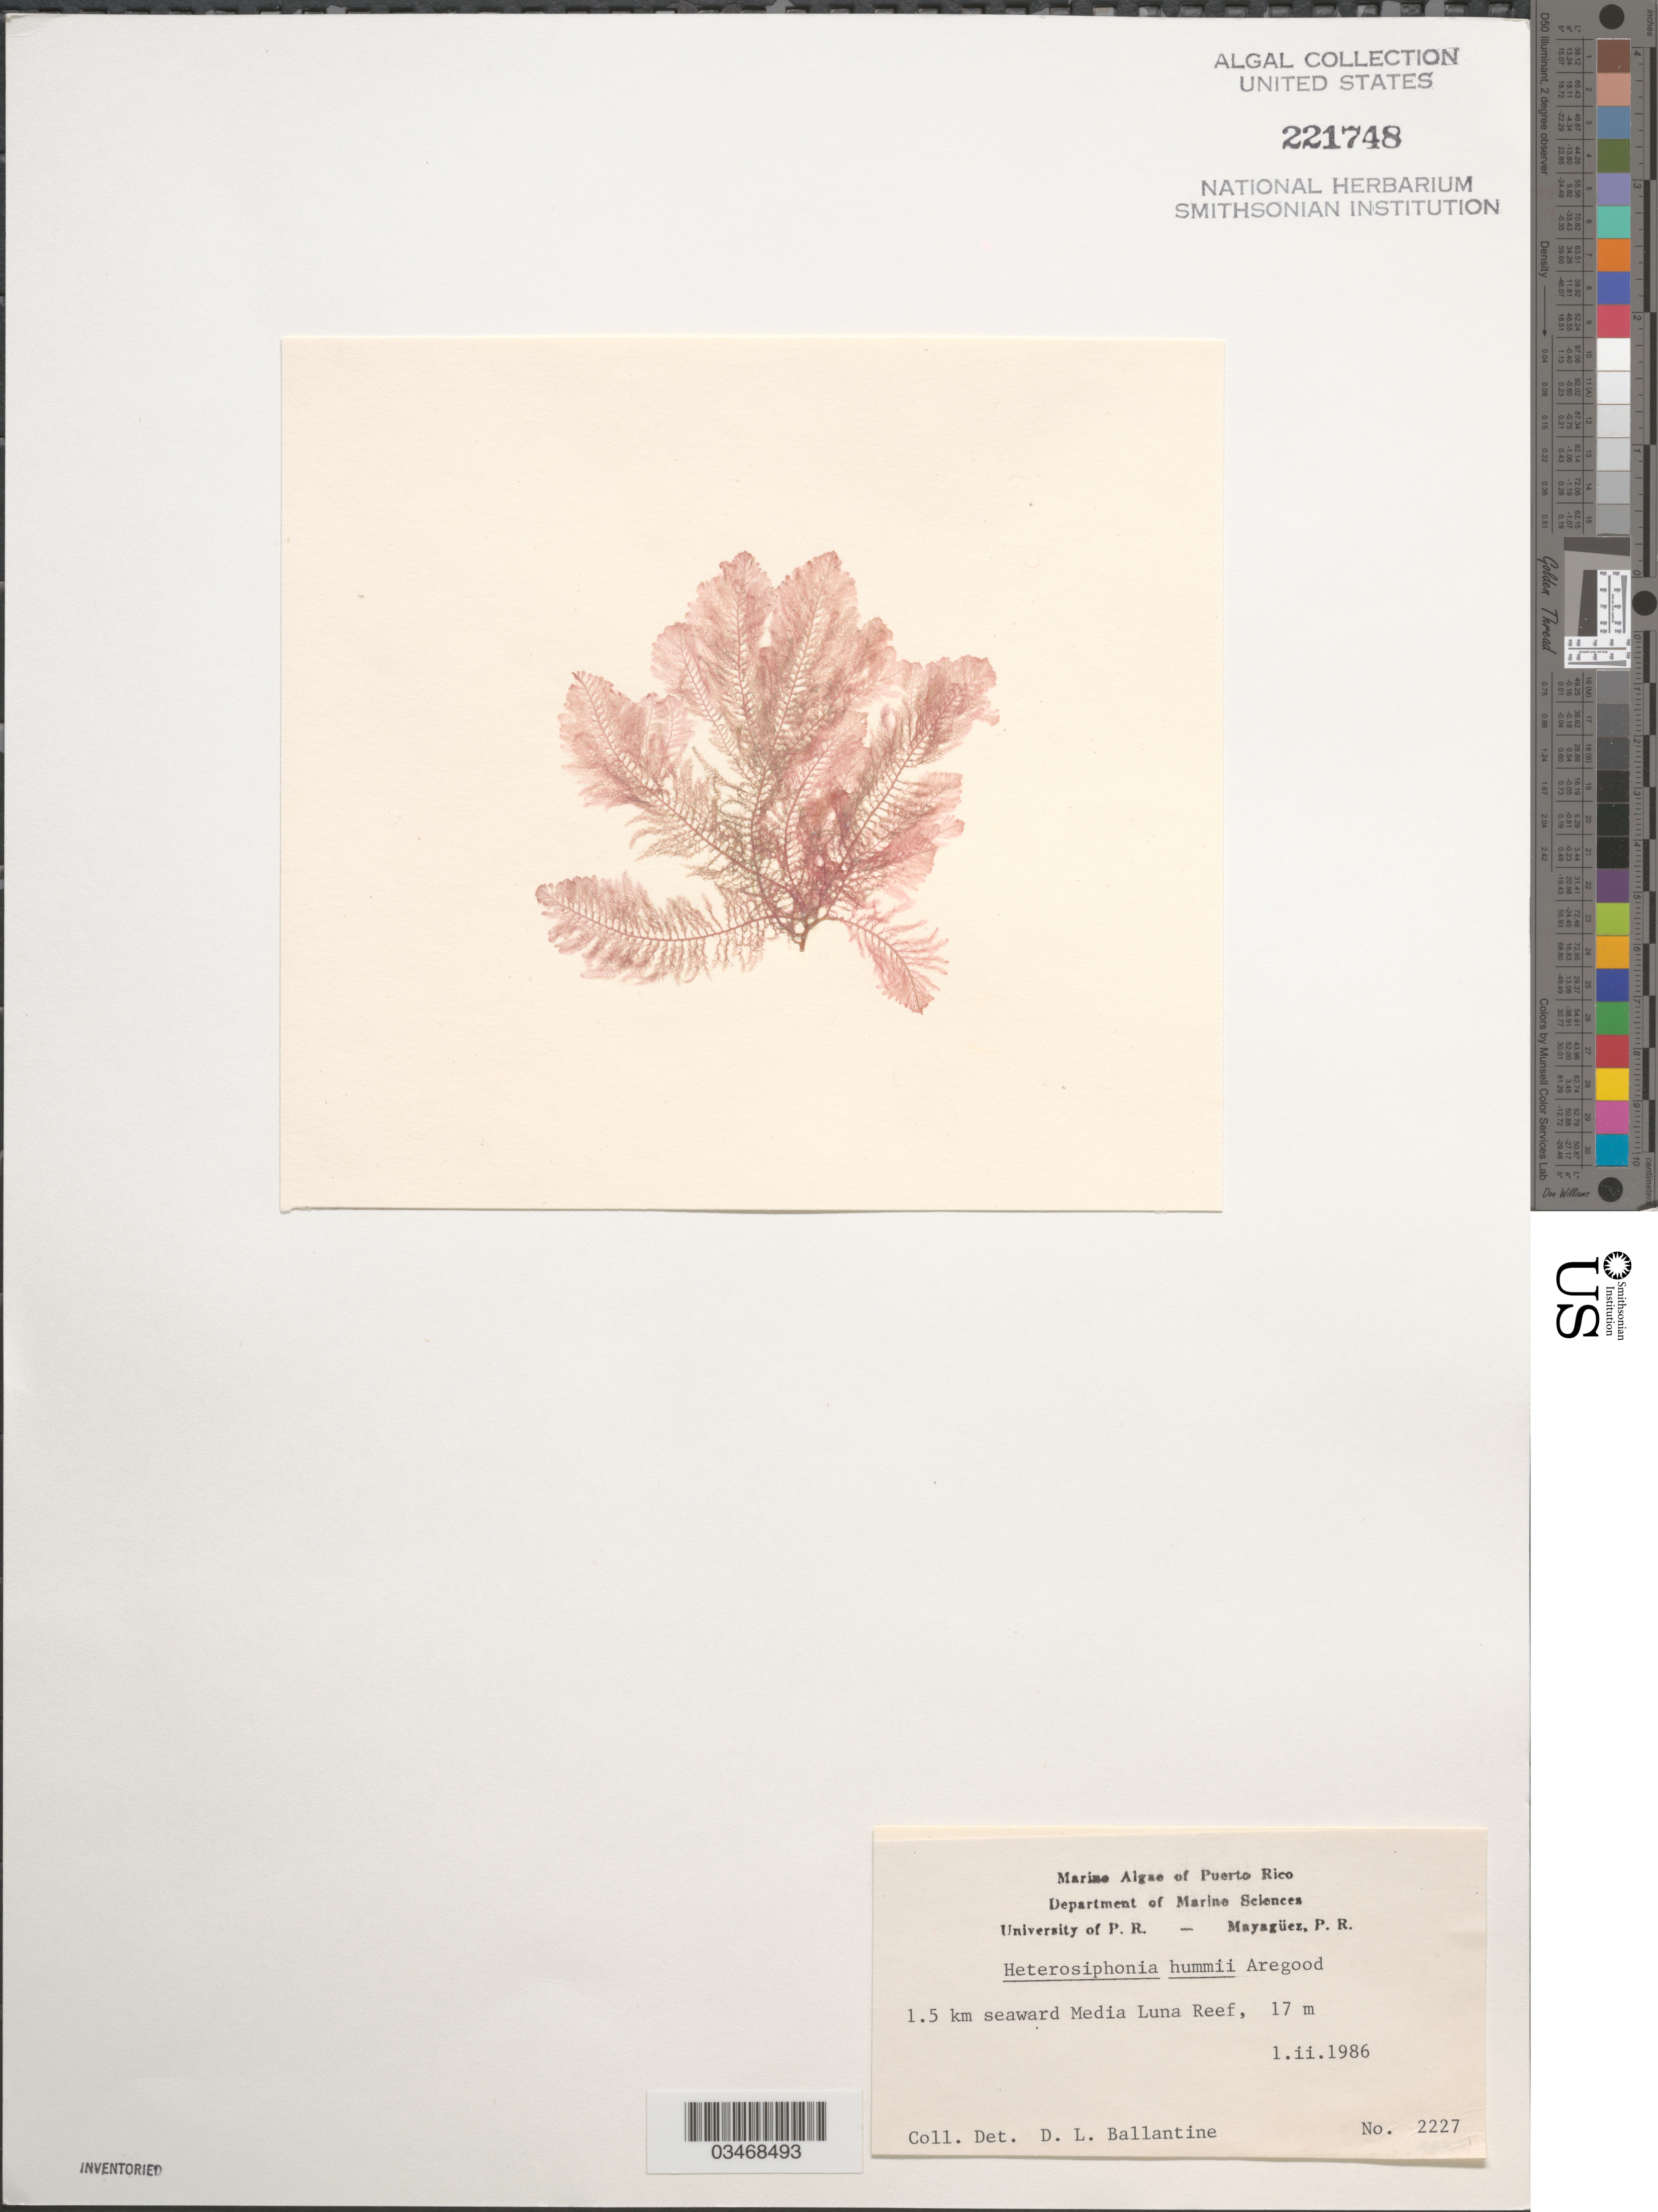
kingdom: Plantae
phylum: Rhodophyta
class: Florideophyceae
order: Ceramiales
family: Dasyaceae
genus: Heterosiphonia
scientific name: Heterosiphonia hummii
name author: Aregood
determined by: Ballantine, D. L.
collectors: D.L. Ballantine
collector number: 2227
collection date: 1986-02-01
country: Puerto Rico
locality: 1.5 km seaward Media Luna Reef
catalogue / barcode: US 221748